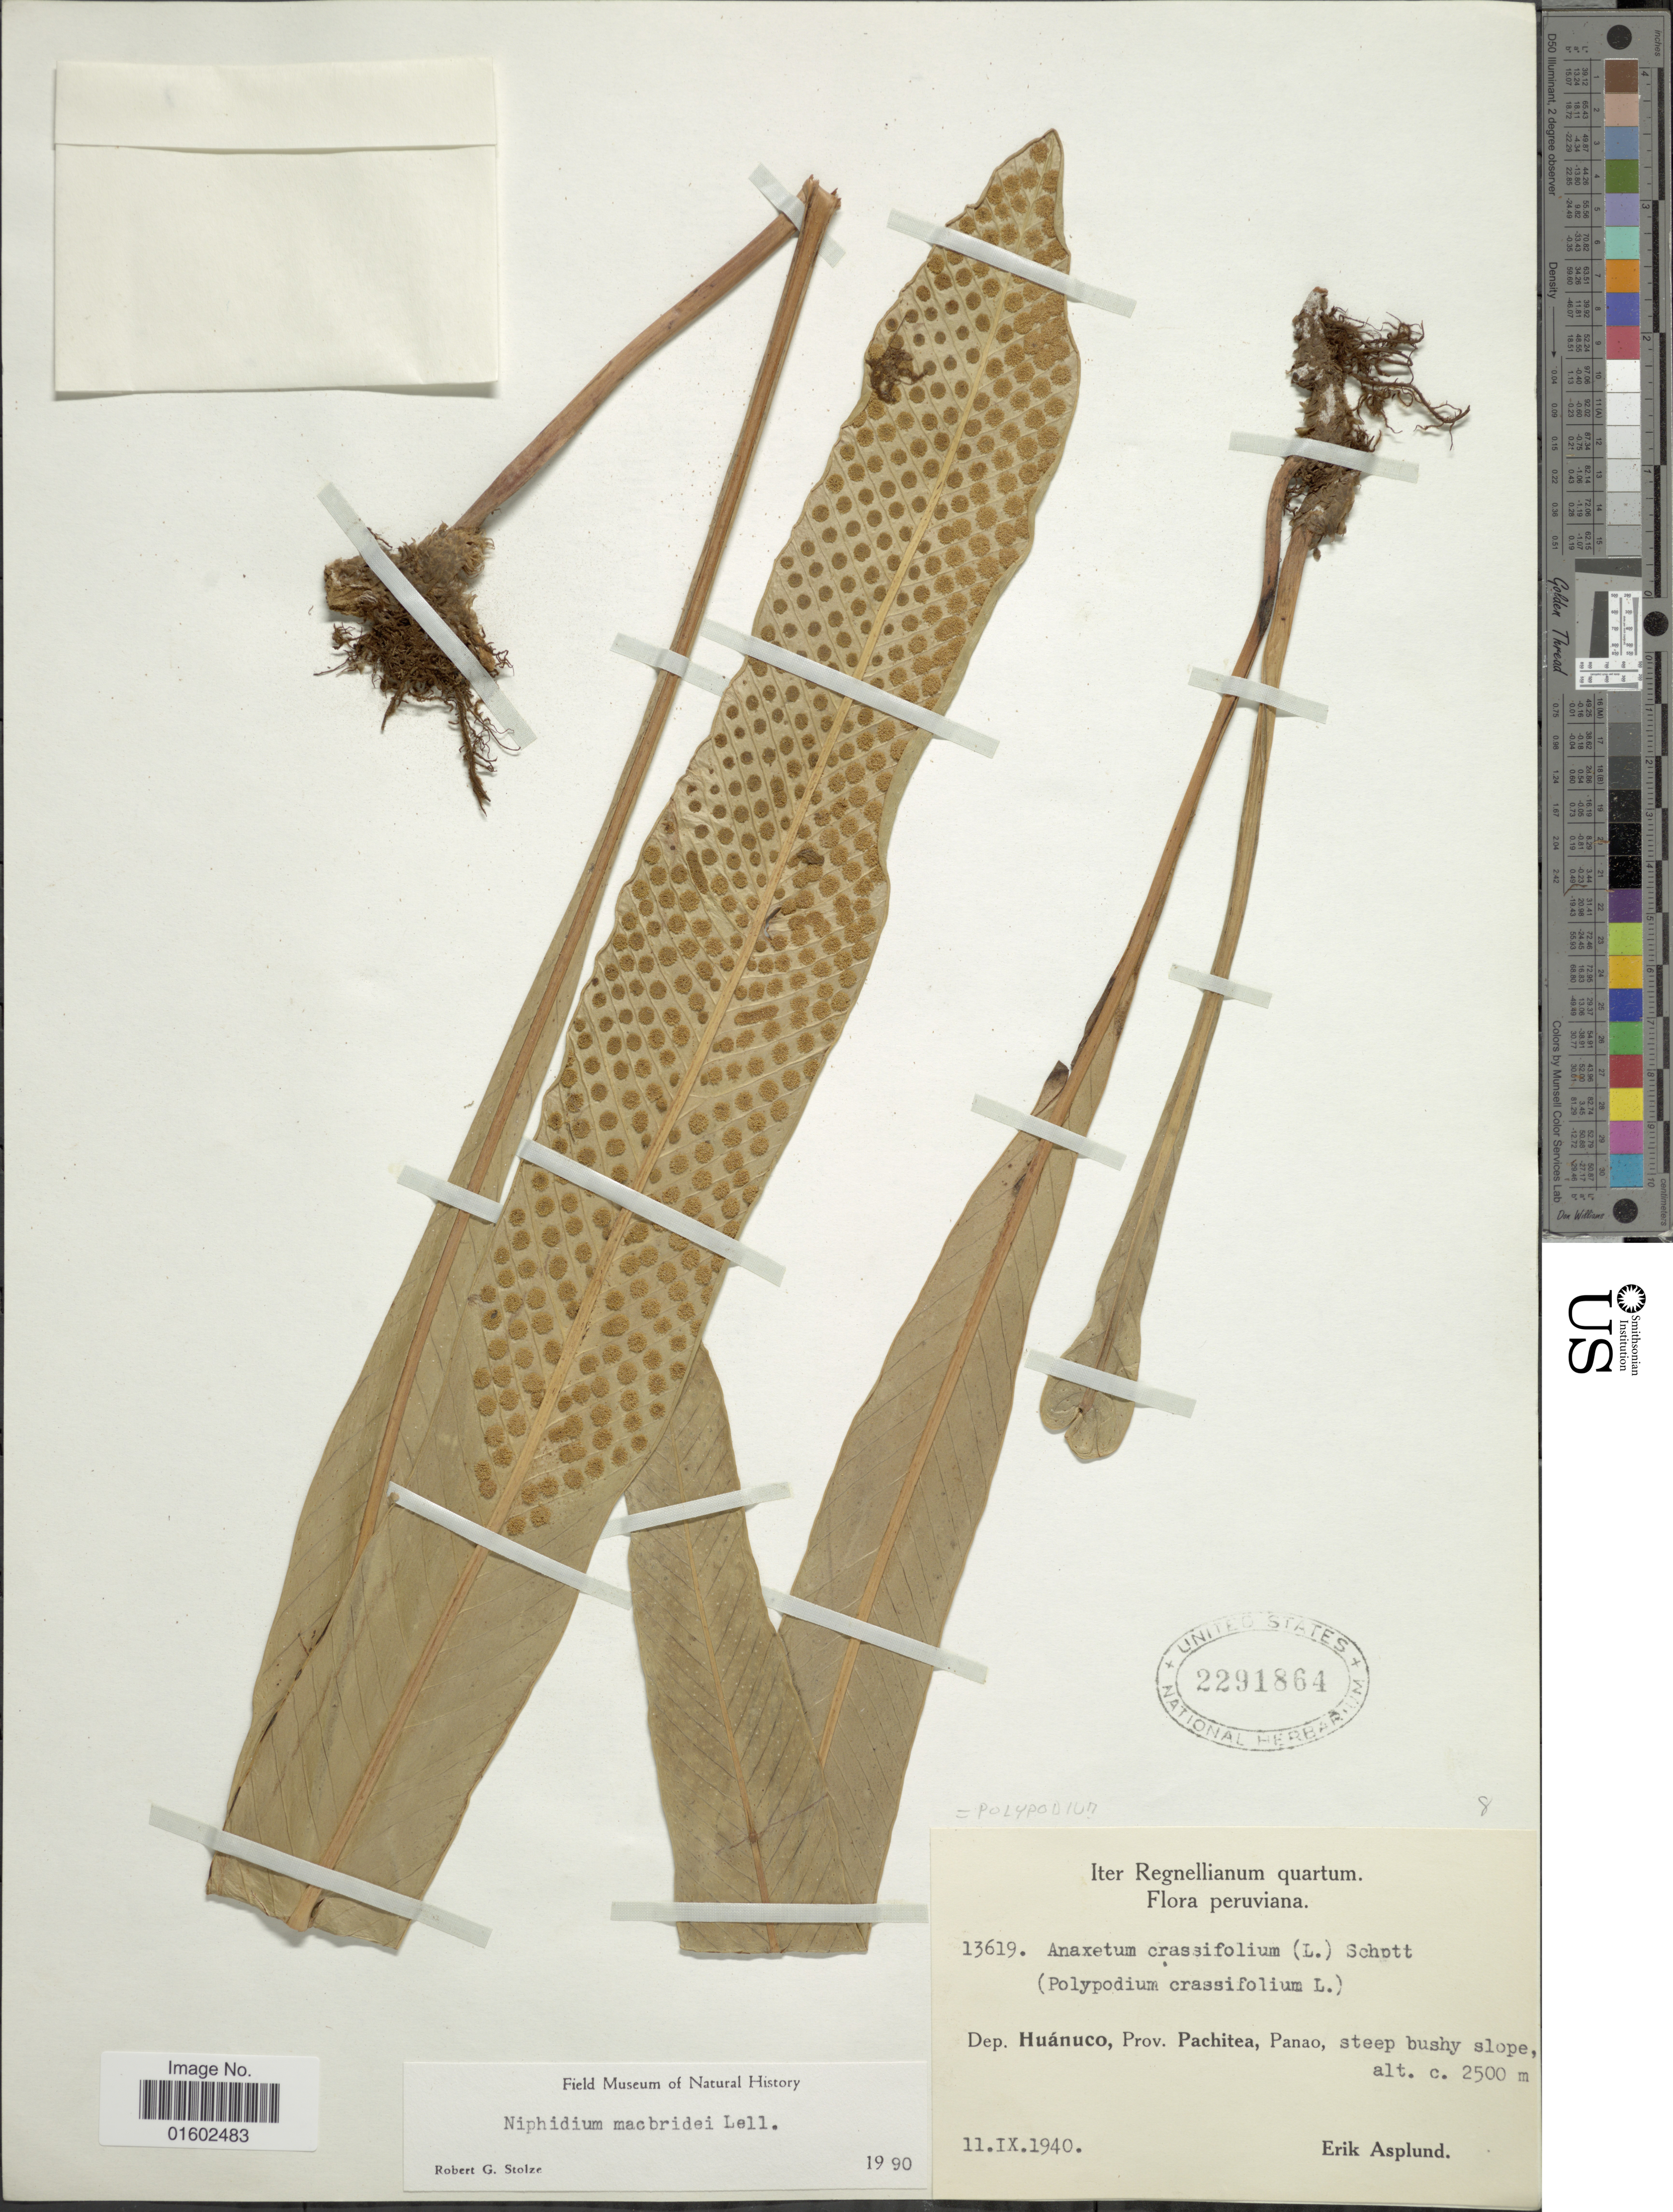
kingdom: Plantae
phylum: Tracheophyta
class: Polypodiopsida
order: Polypodiales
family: Polypodiaceae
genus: Niphidium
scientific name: Niphidium macbridei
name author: Lellinger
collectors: E. Asplund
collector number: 13619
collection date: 1940-11-09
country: Peru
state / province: Huánuco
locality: Prov. Pachitea, Panao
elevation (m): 2500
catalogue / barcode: US 2291864